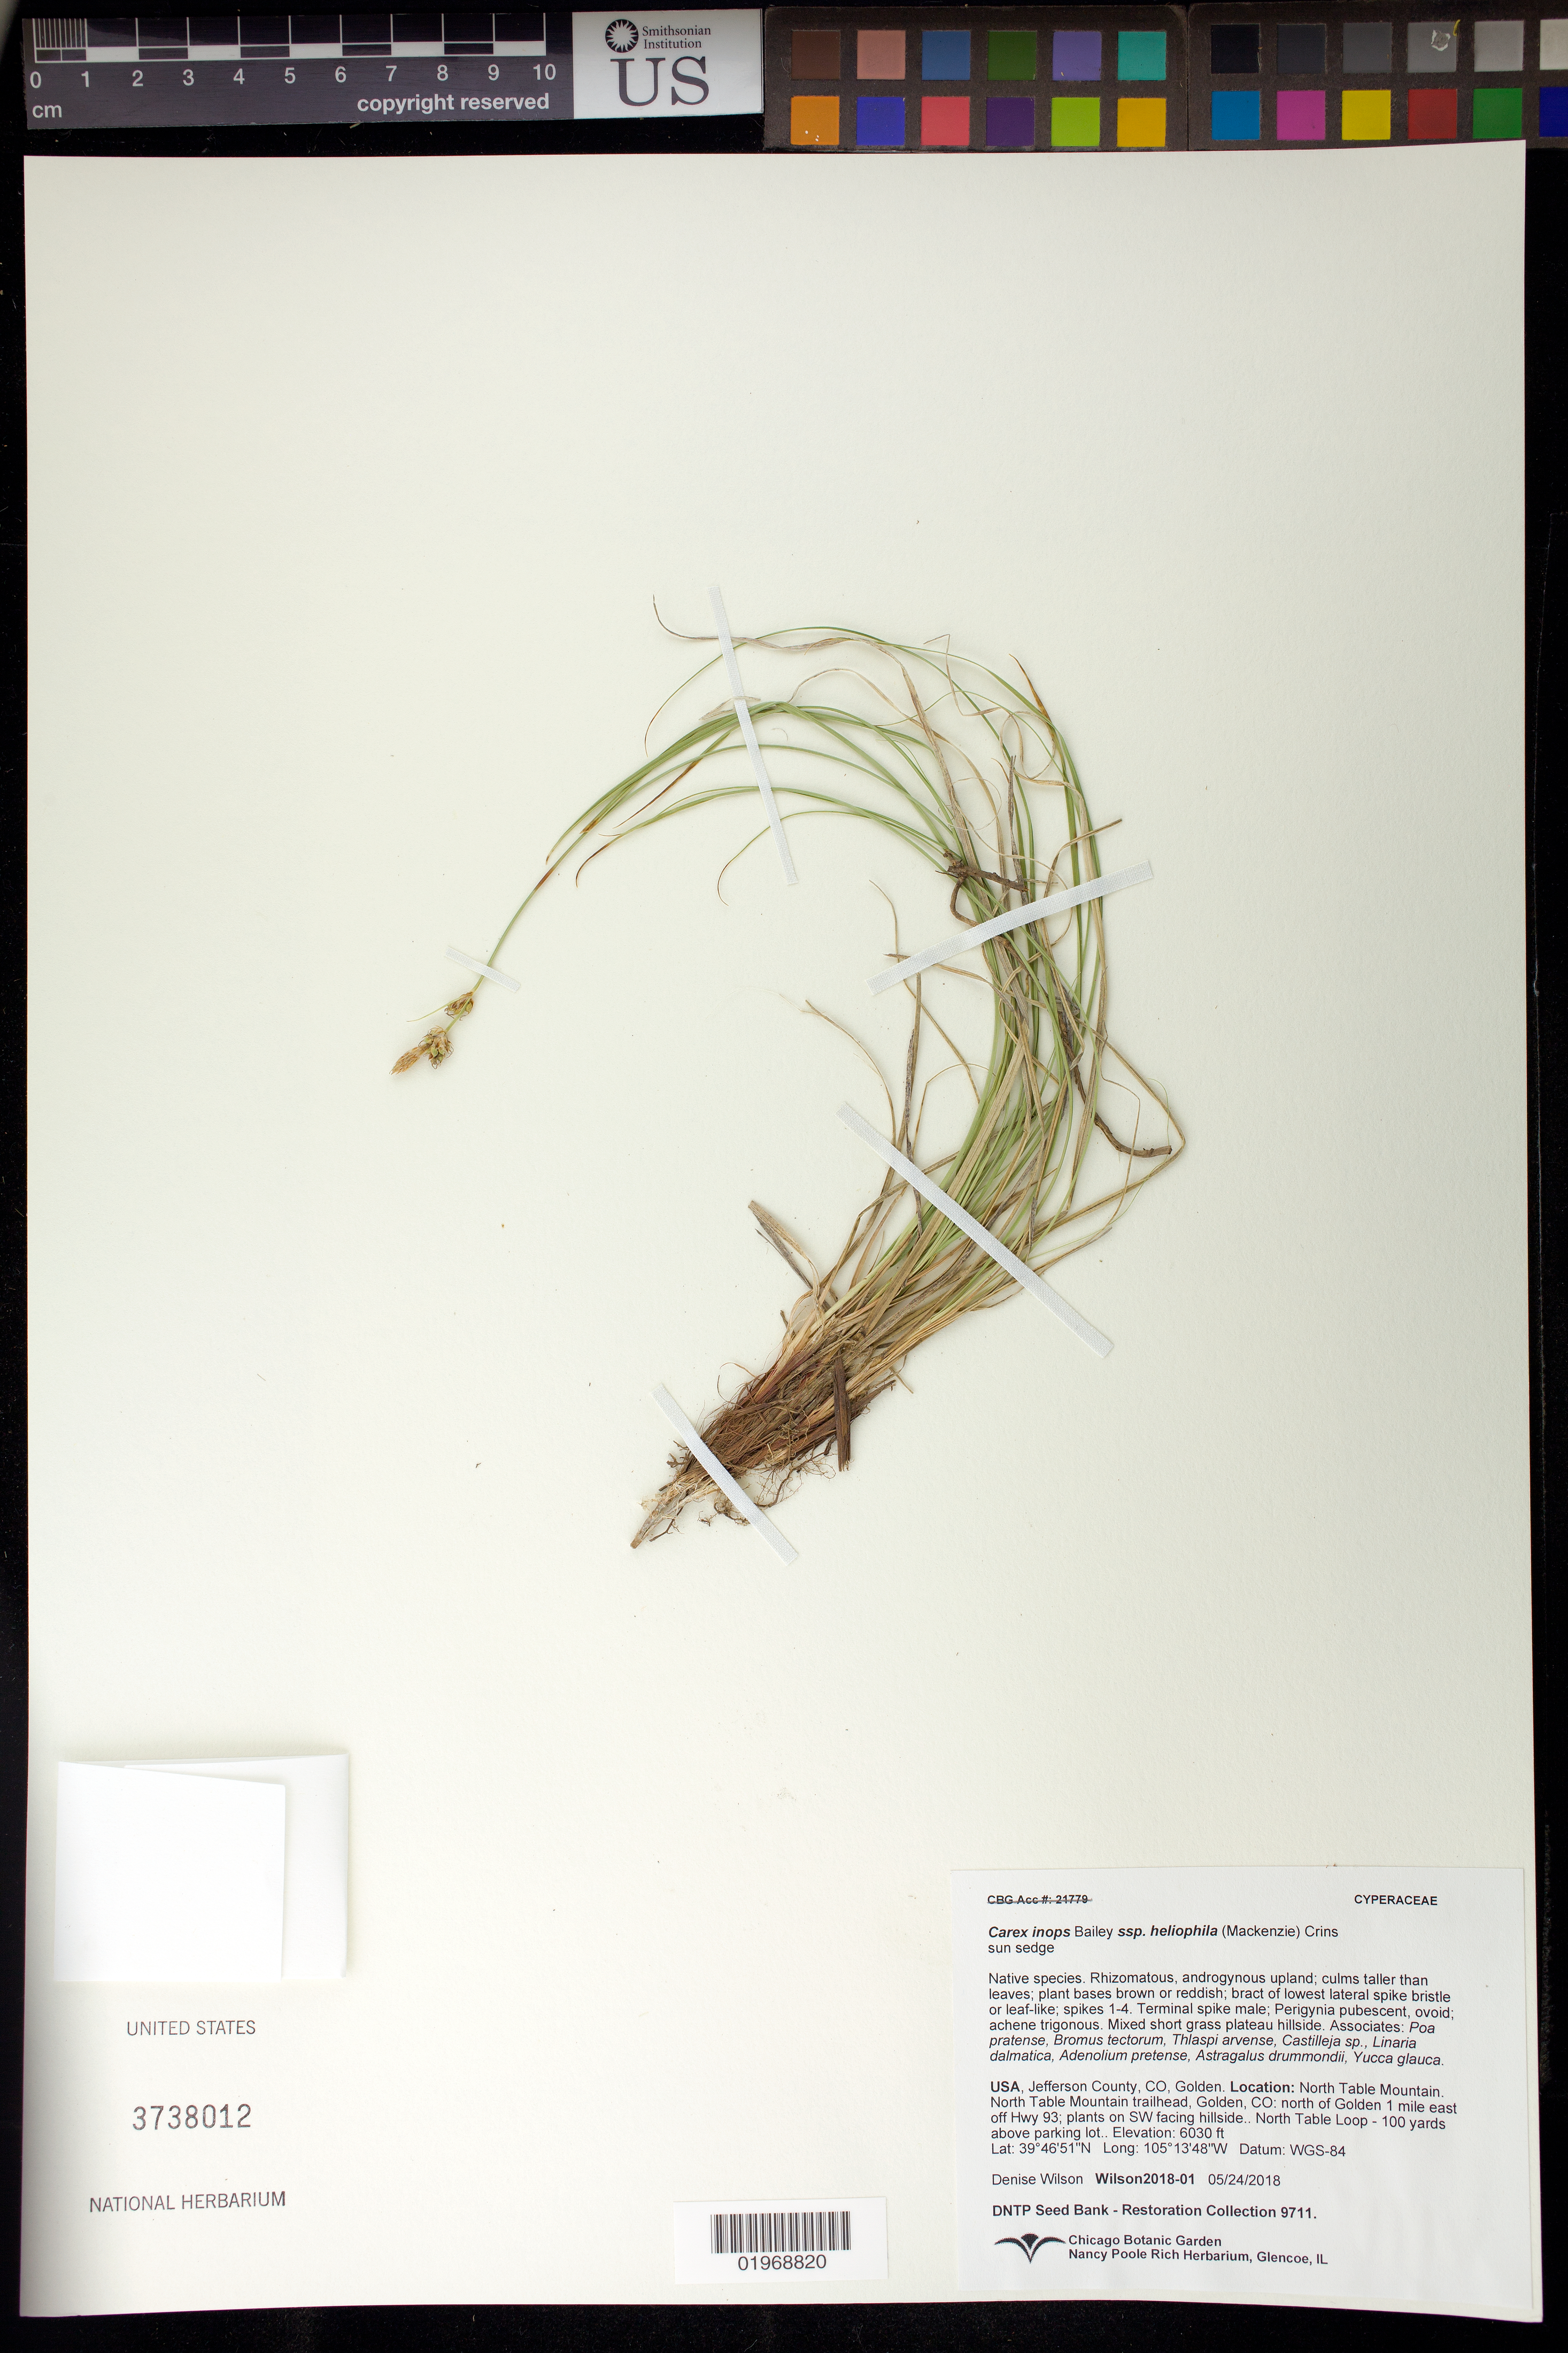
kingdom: Plantae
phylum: Tracheophyta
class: Liliopsida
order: Poales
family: Cyperaceae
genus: Carex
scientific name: Carex inops subsp. heliophila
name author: (Mack.) Crins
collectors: D. Wilson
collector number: Wilson2018-01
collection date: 2018-05-24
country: United States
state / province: Colorado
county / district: Jefferson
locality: North Table Mountain, North Table Loop - 100 yards above parking lot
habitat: Mixed short grass plateau hillside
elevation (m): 1838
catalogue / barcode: US 3738012